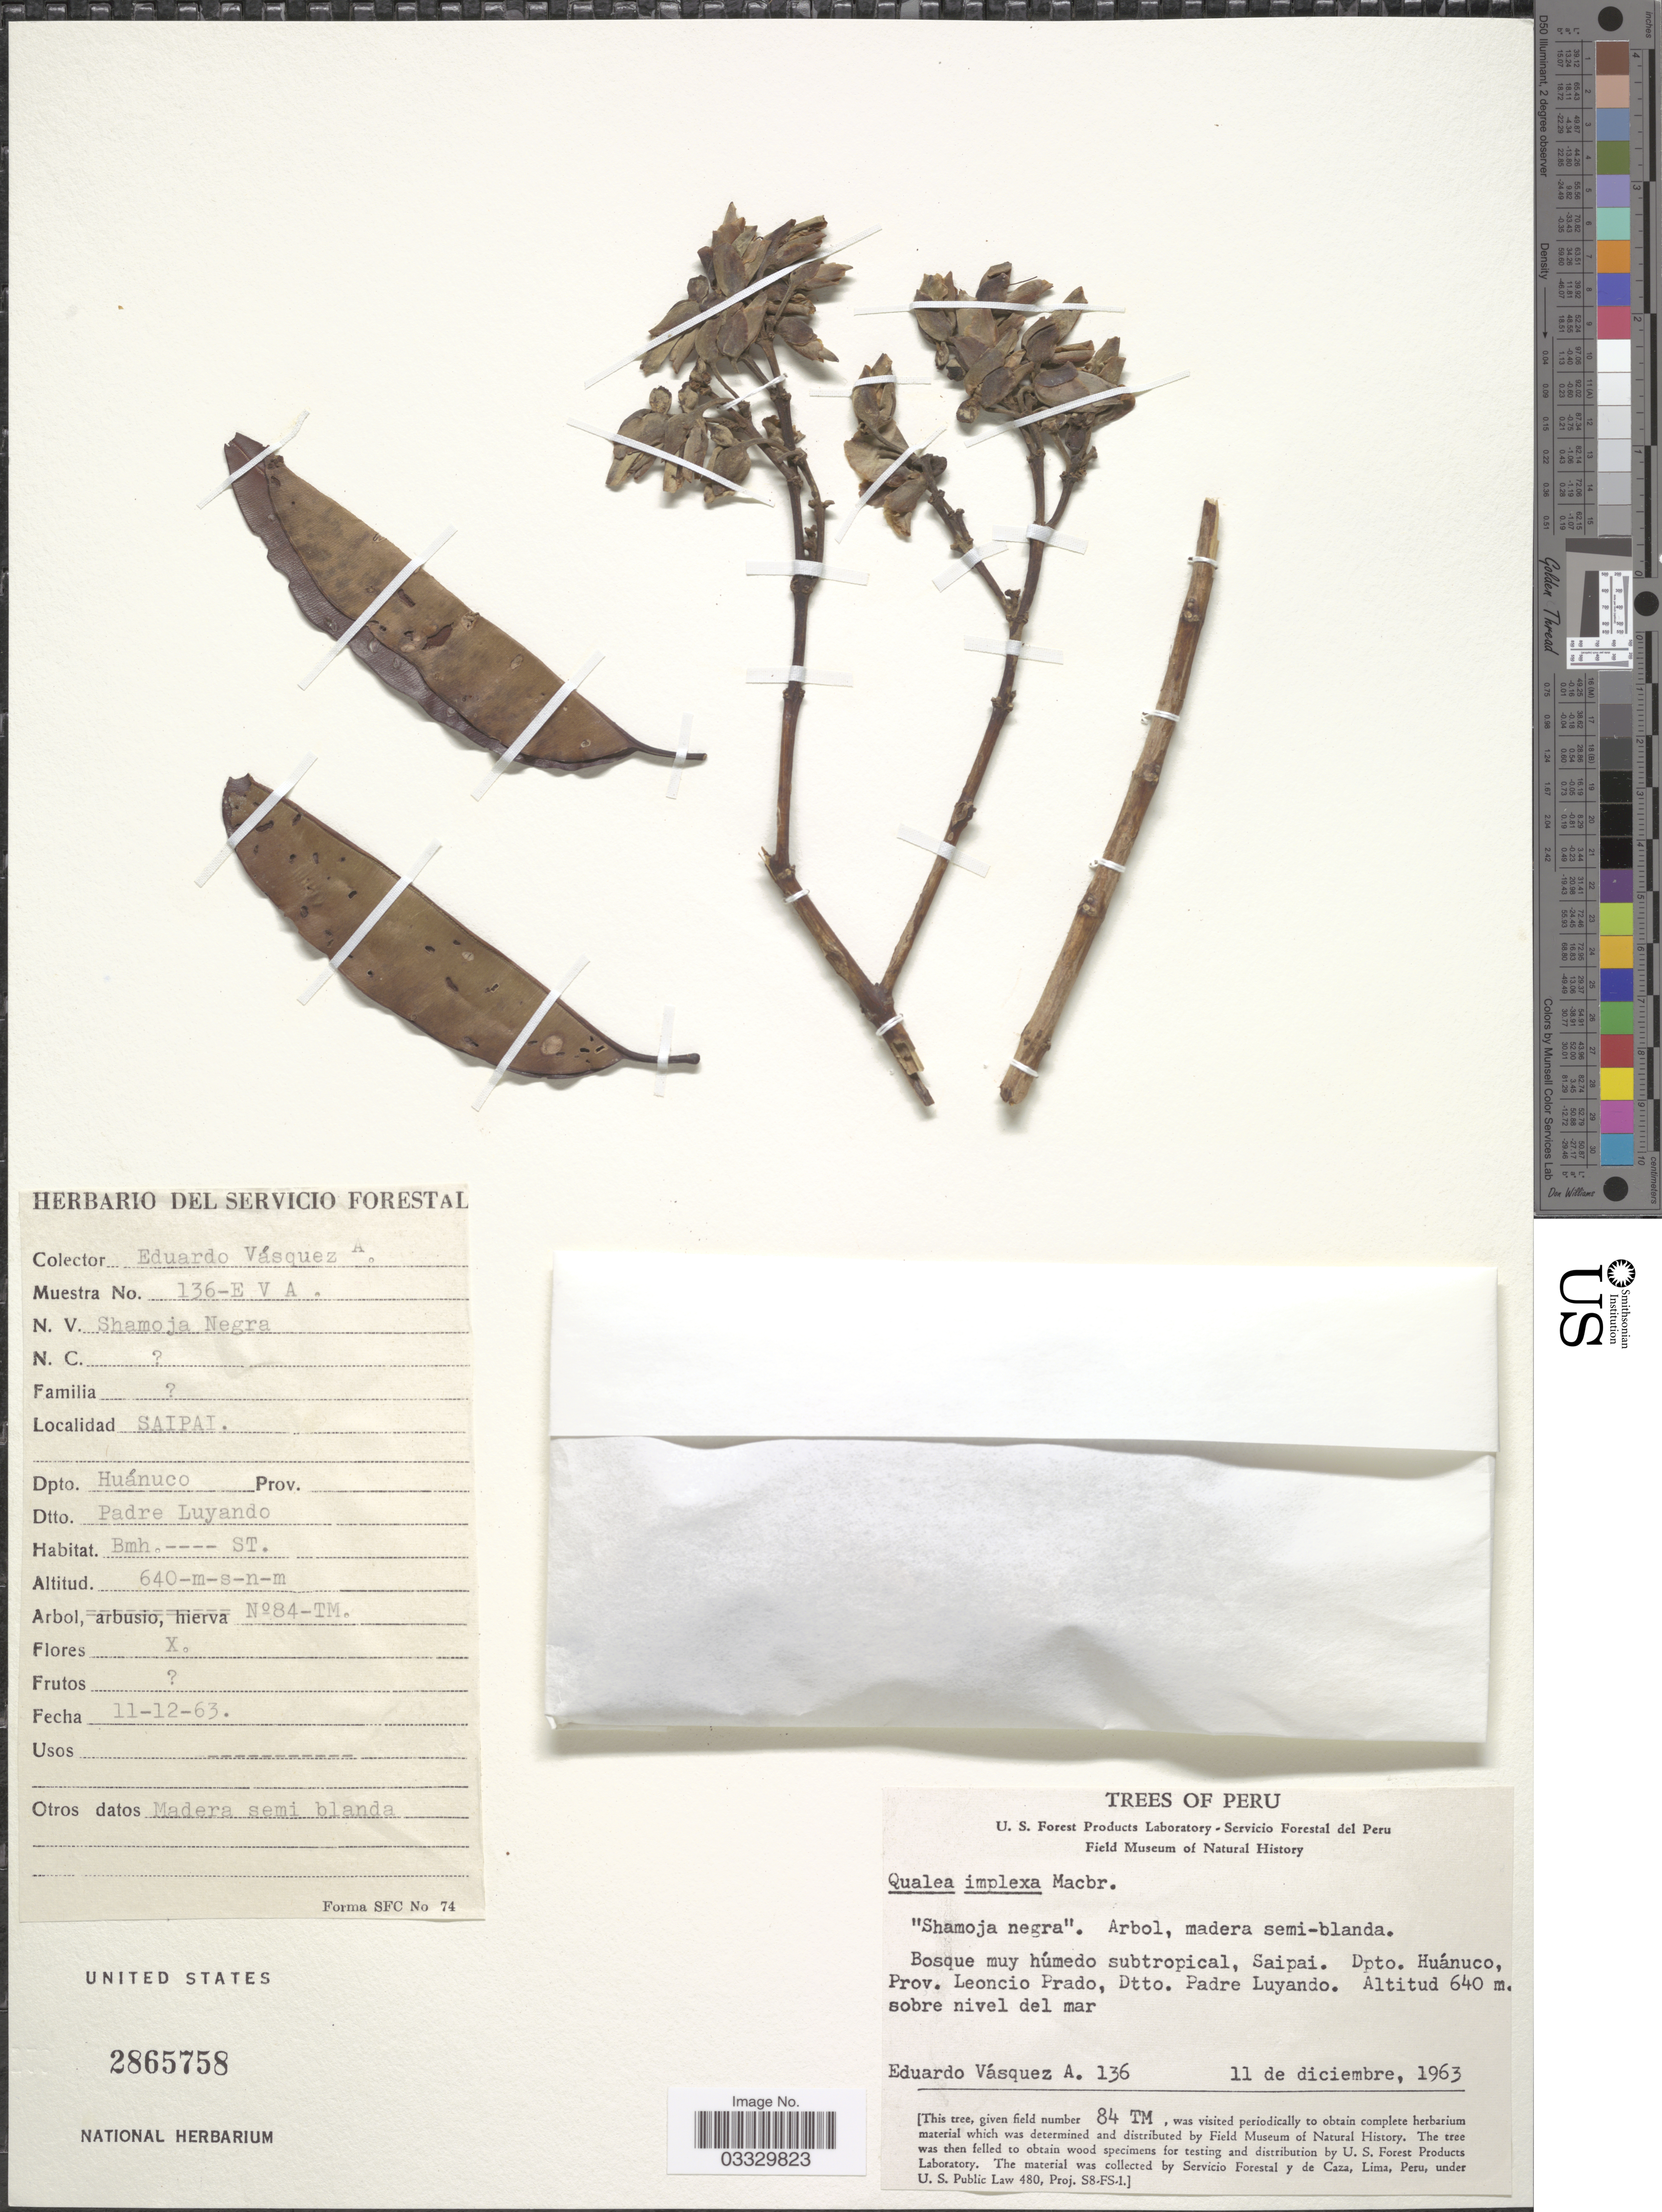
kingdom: Plantae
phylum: Tracheophyta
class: Magnoliopsida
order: Myrtales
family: Vochysiaceae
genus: Qualea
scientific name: Qualea impexa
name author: J.F. Macbr.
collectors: E. Vasquez A.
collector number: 136-E V A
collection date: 1963-12-11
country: Peru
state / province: Huánuco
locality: Saipai. Dpto. Huánuco, Prov. Leoncio Prado, Dtto. Padre Luyando.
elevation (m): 640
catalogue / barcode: US 2865758